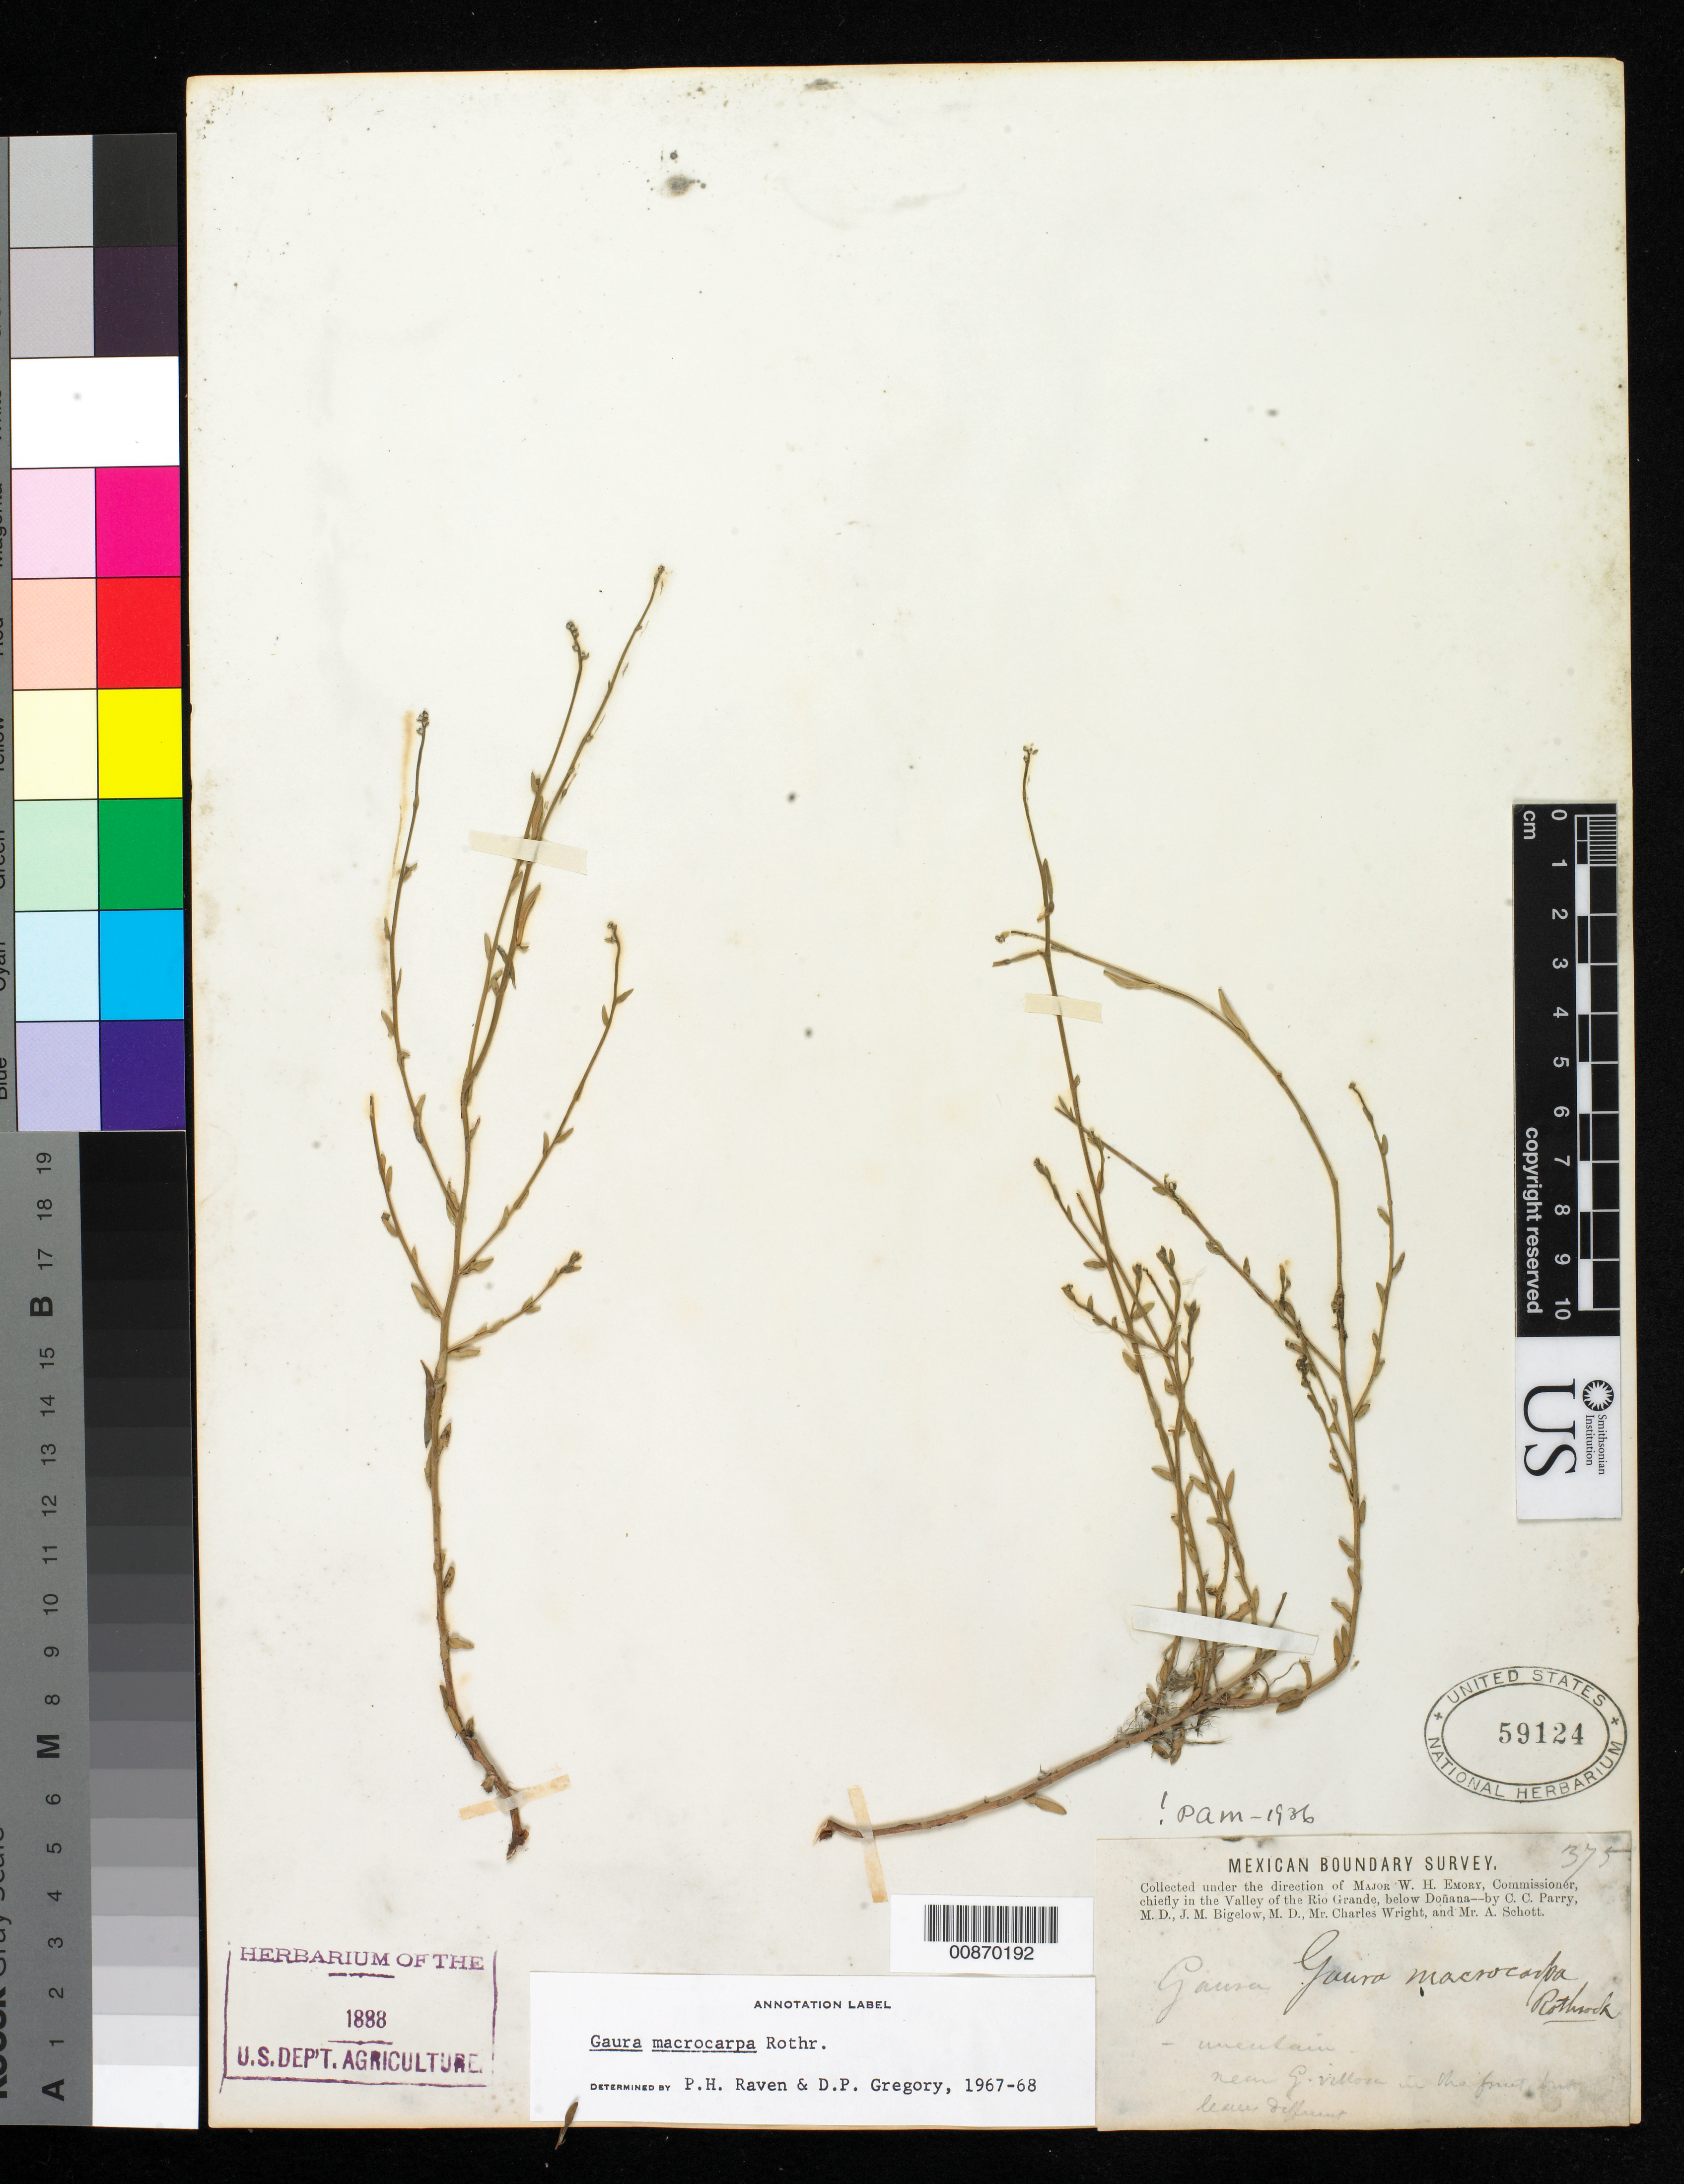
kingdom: Plantae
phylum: Tracheophyta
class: Magnoliopsida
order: Myrtales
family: Onagraceae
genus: Oenothera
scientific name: Oenothera arida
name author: W.L. Wagner & Hoch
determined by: Wagner, W. L., (BOT), Smithsonian Institution - National Museum of Natural History (UNITED STATES)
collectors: C. C. Parry, J. M. Bigelow, C. Wright & A. C. V. Schott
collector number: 375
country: United States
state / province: New Mexico / Texas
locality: Valley of the Rio Grande, below Doñana.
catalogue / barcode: US 59124